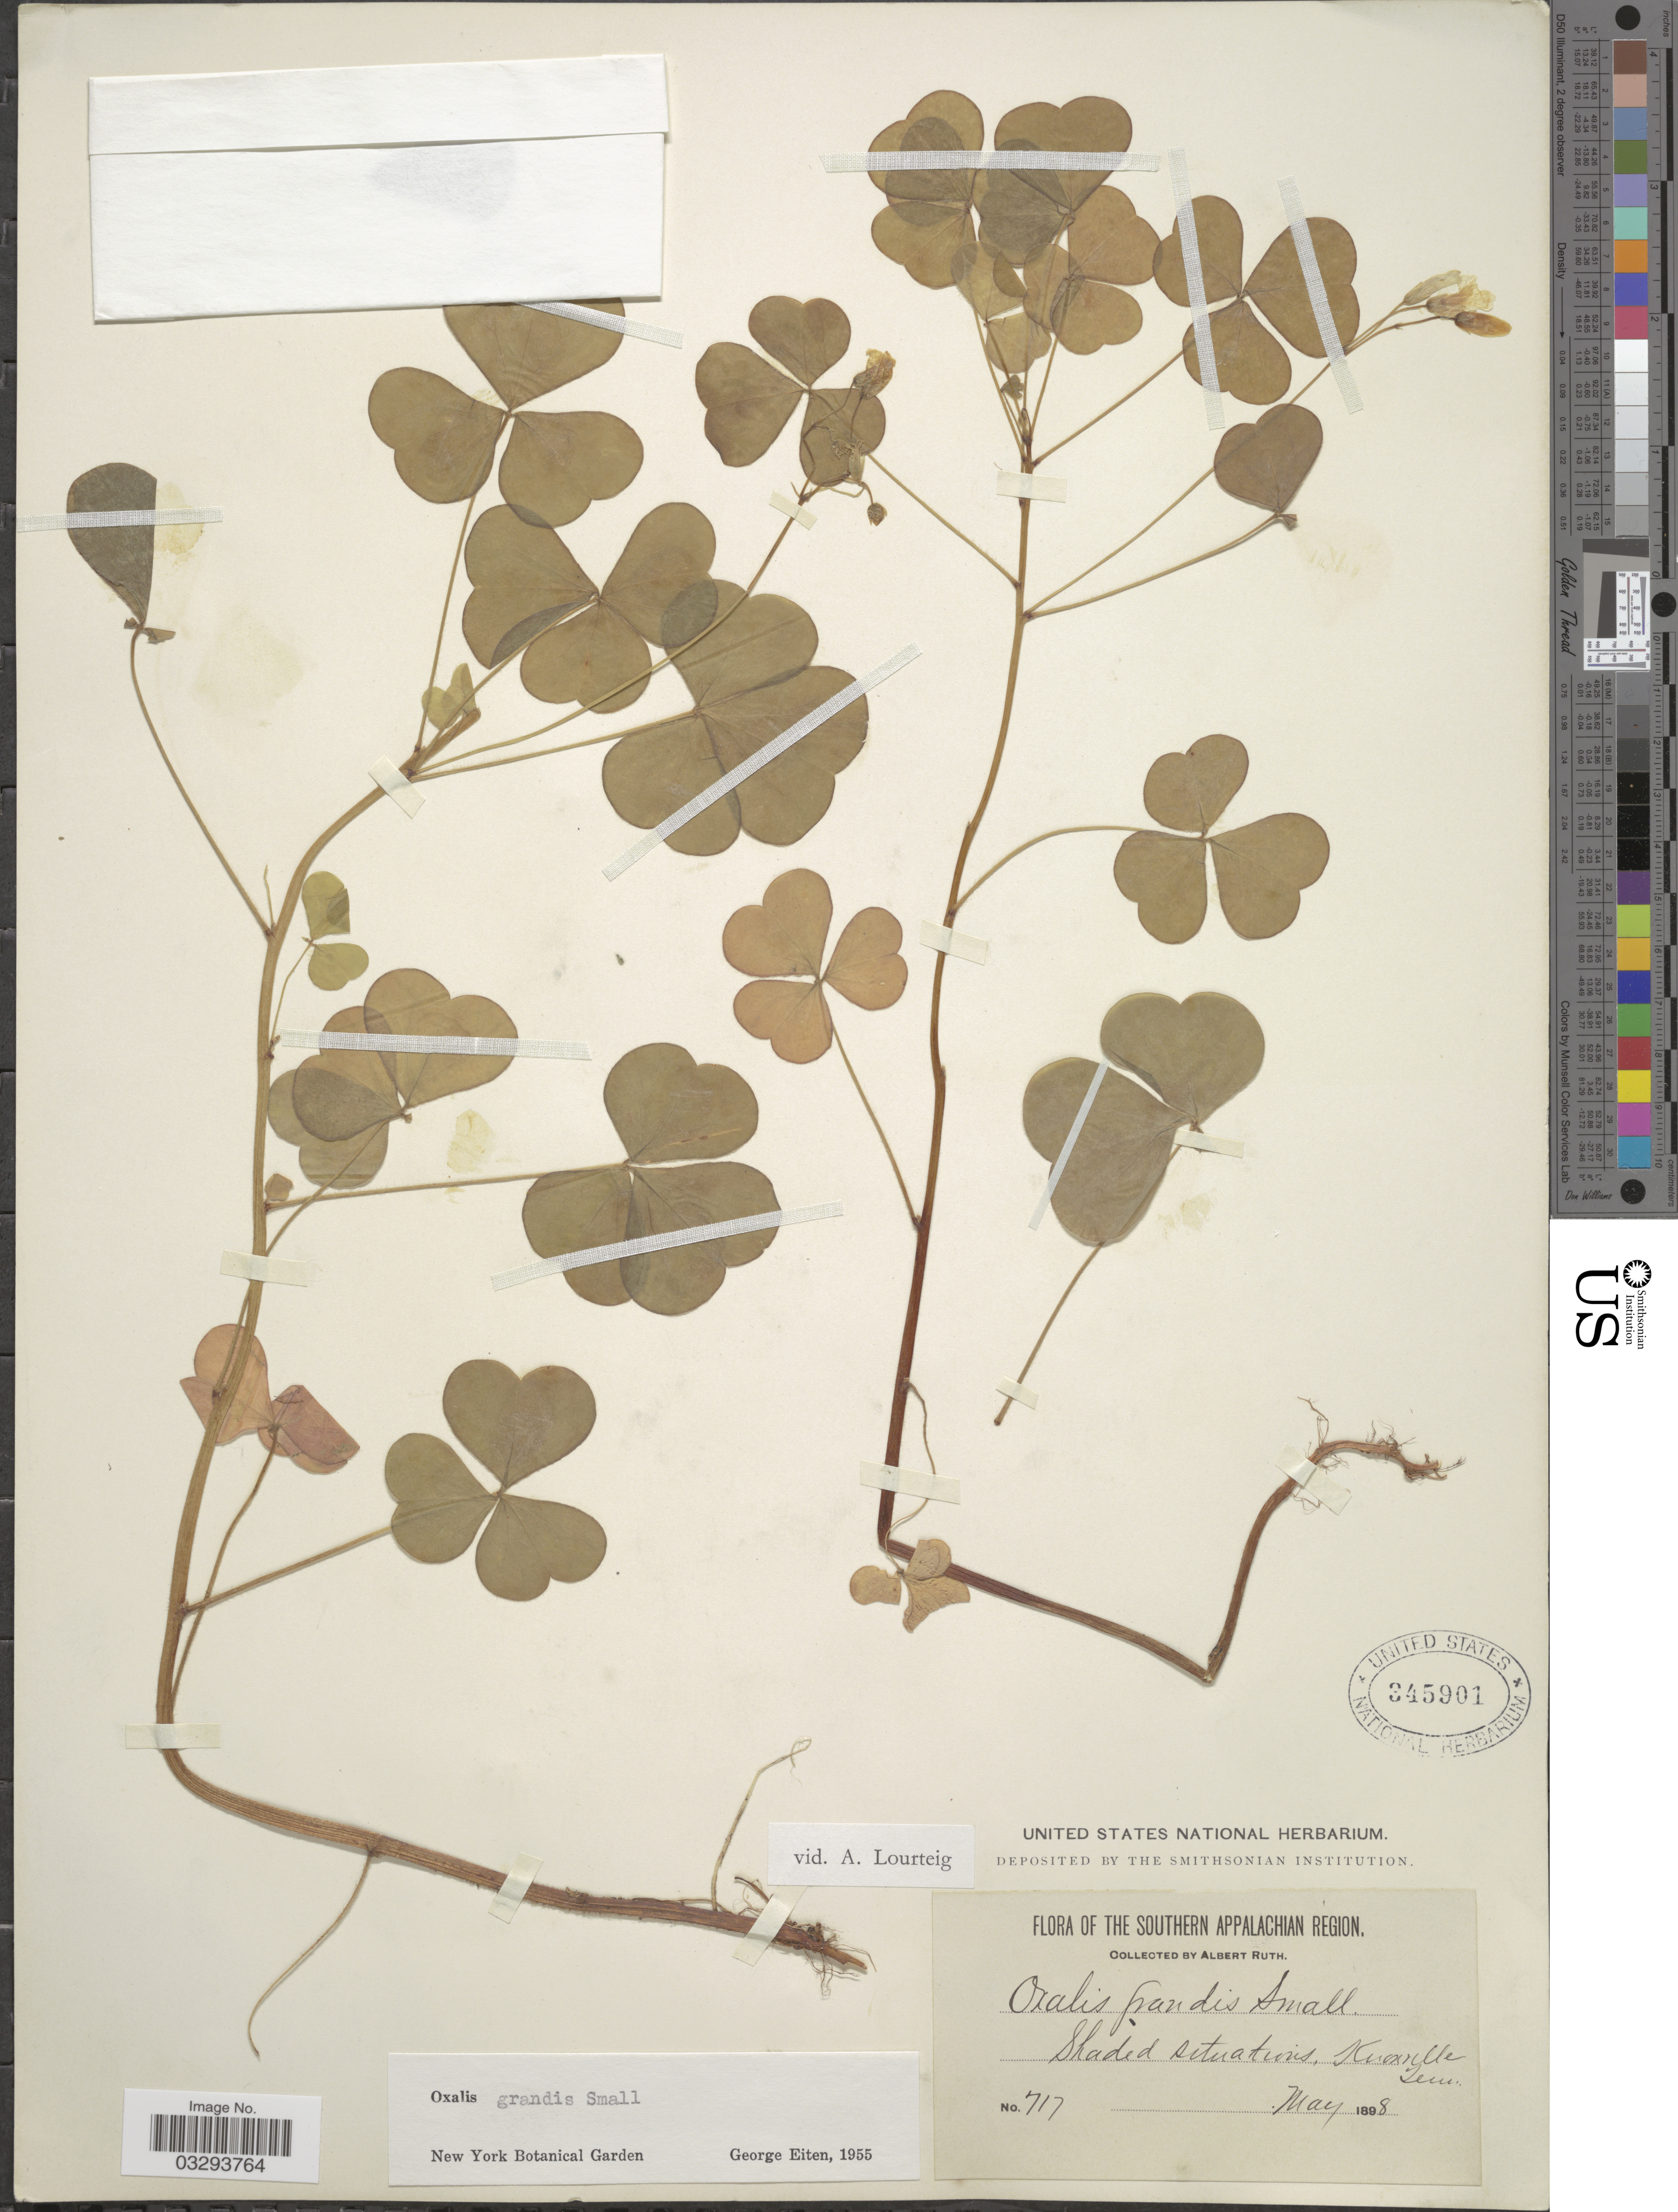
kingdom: Plantae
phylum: Tracheophyta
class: Magnoliopsida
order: Oxalidales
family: Oxalidaceae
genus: Oxalis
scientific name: Oxalis grandis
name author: Small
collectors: A. Ruth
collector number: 717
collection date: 1898-05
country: United States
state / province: Tennessee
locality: Southern Appalachian Region. Knoxville.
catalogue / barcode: US 345901